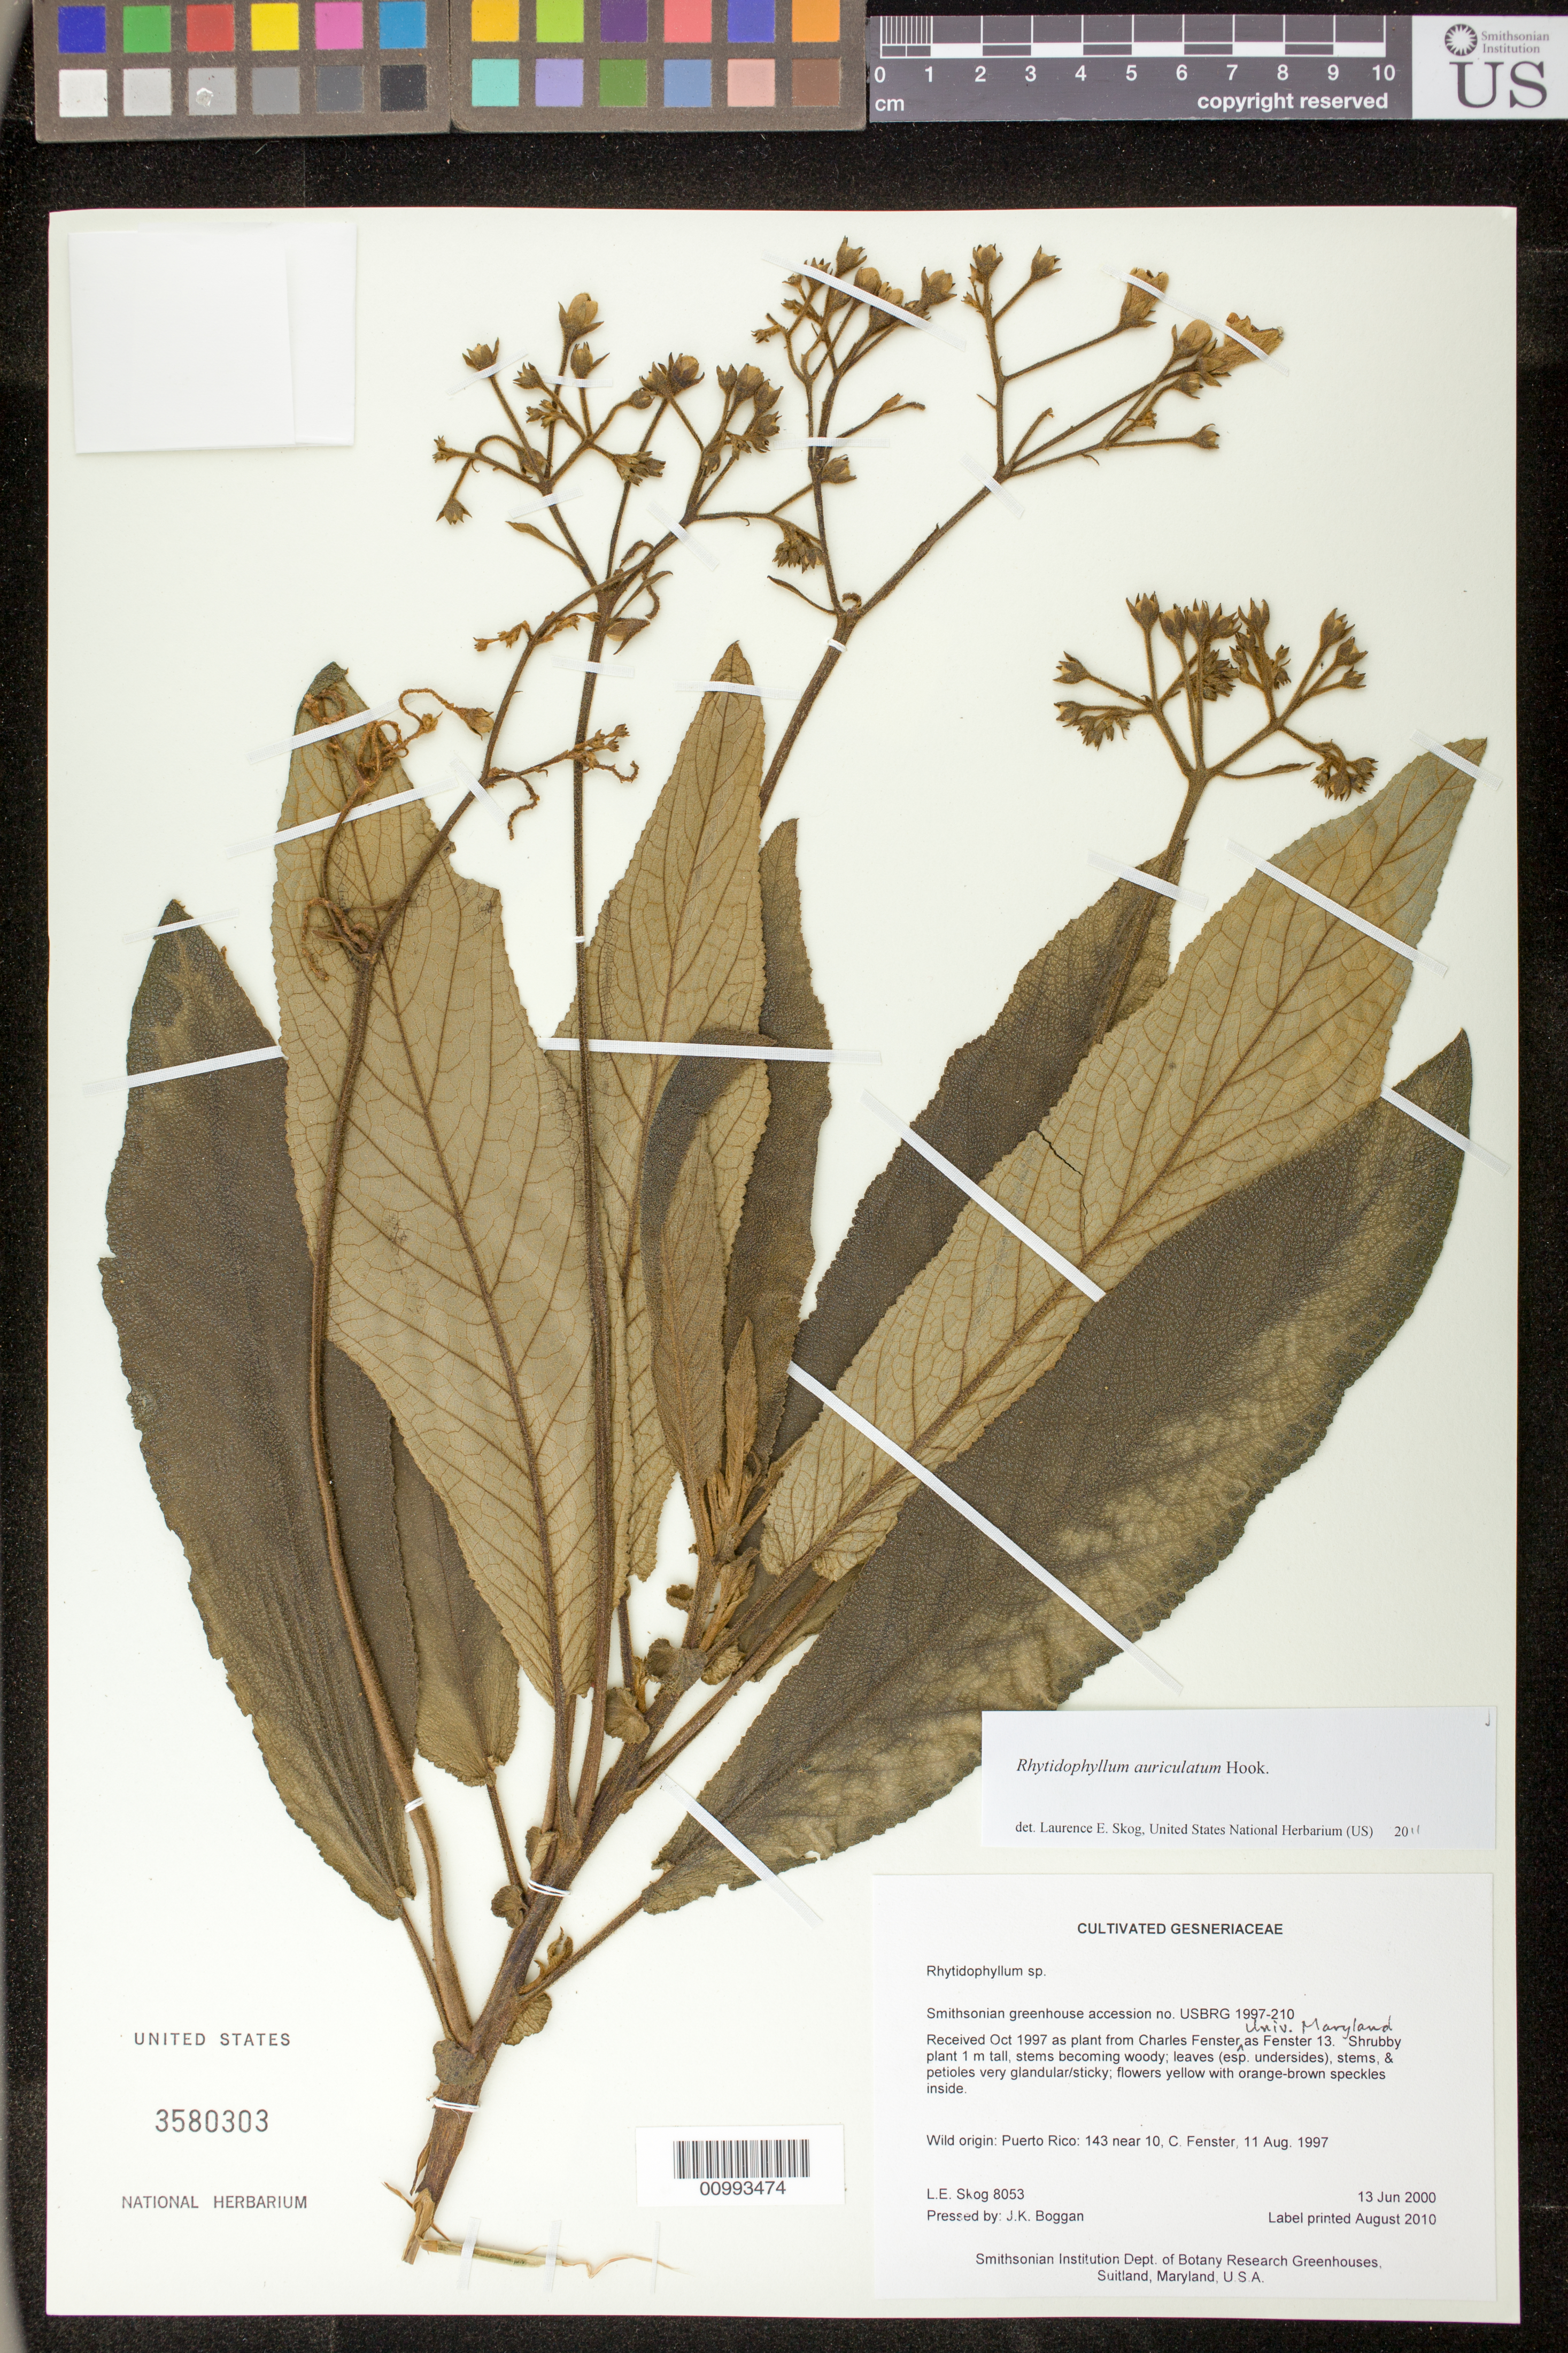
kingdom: Plantae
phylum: Tracheophyta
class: Magnoliopsida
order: Lamiales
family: Gesneriaceae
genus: Rhytidophyllum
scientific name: Rhytidophyllum auriculatum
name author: Hook.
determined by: Skog, Laurence E.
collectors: L. E. Skog & J. K. Boggan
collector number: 8053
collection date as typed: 13 Jun 2000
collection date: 2000-06-13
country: Puerto Rico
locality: Smithsonian Institution Dept. of Botany Research Greenhouses, Suitland, Maryland, U.S.A.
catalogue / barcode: US 3580303